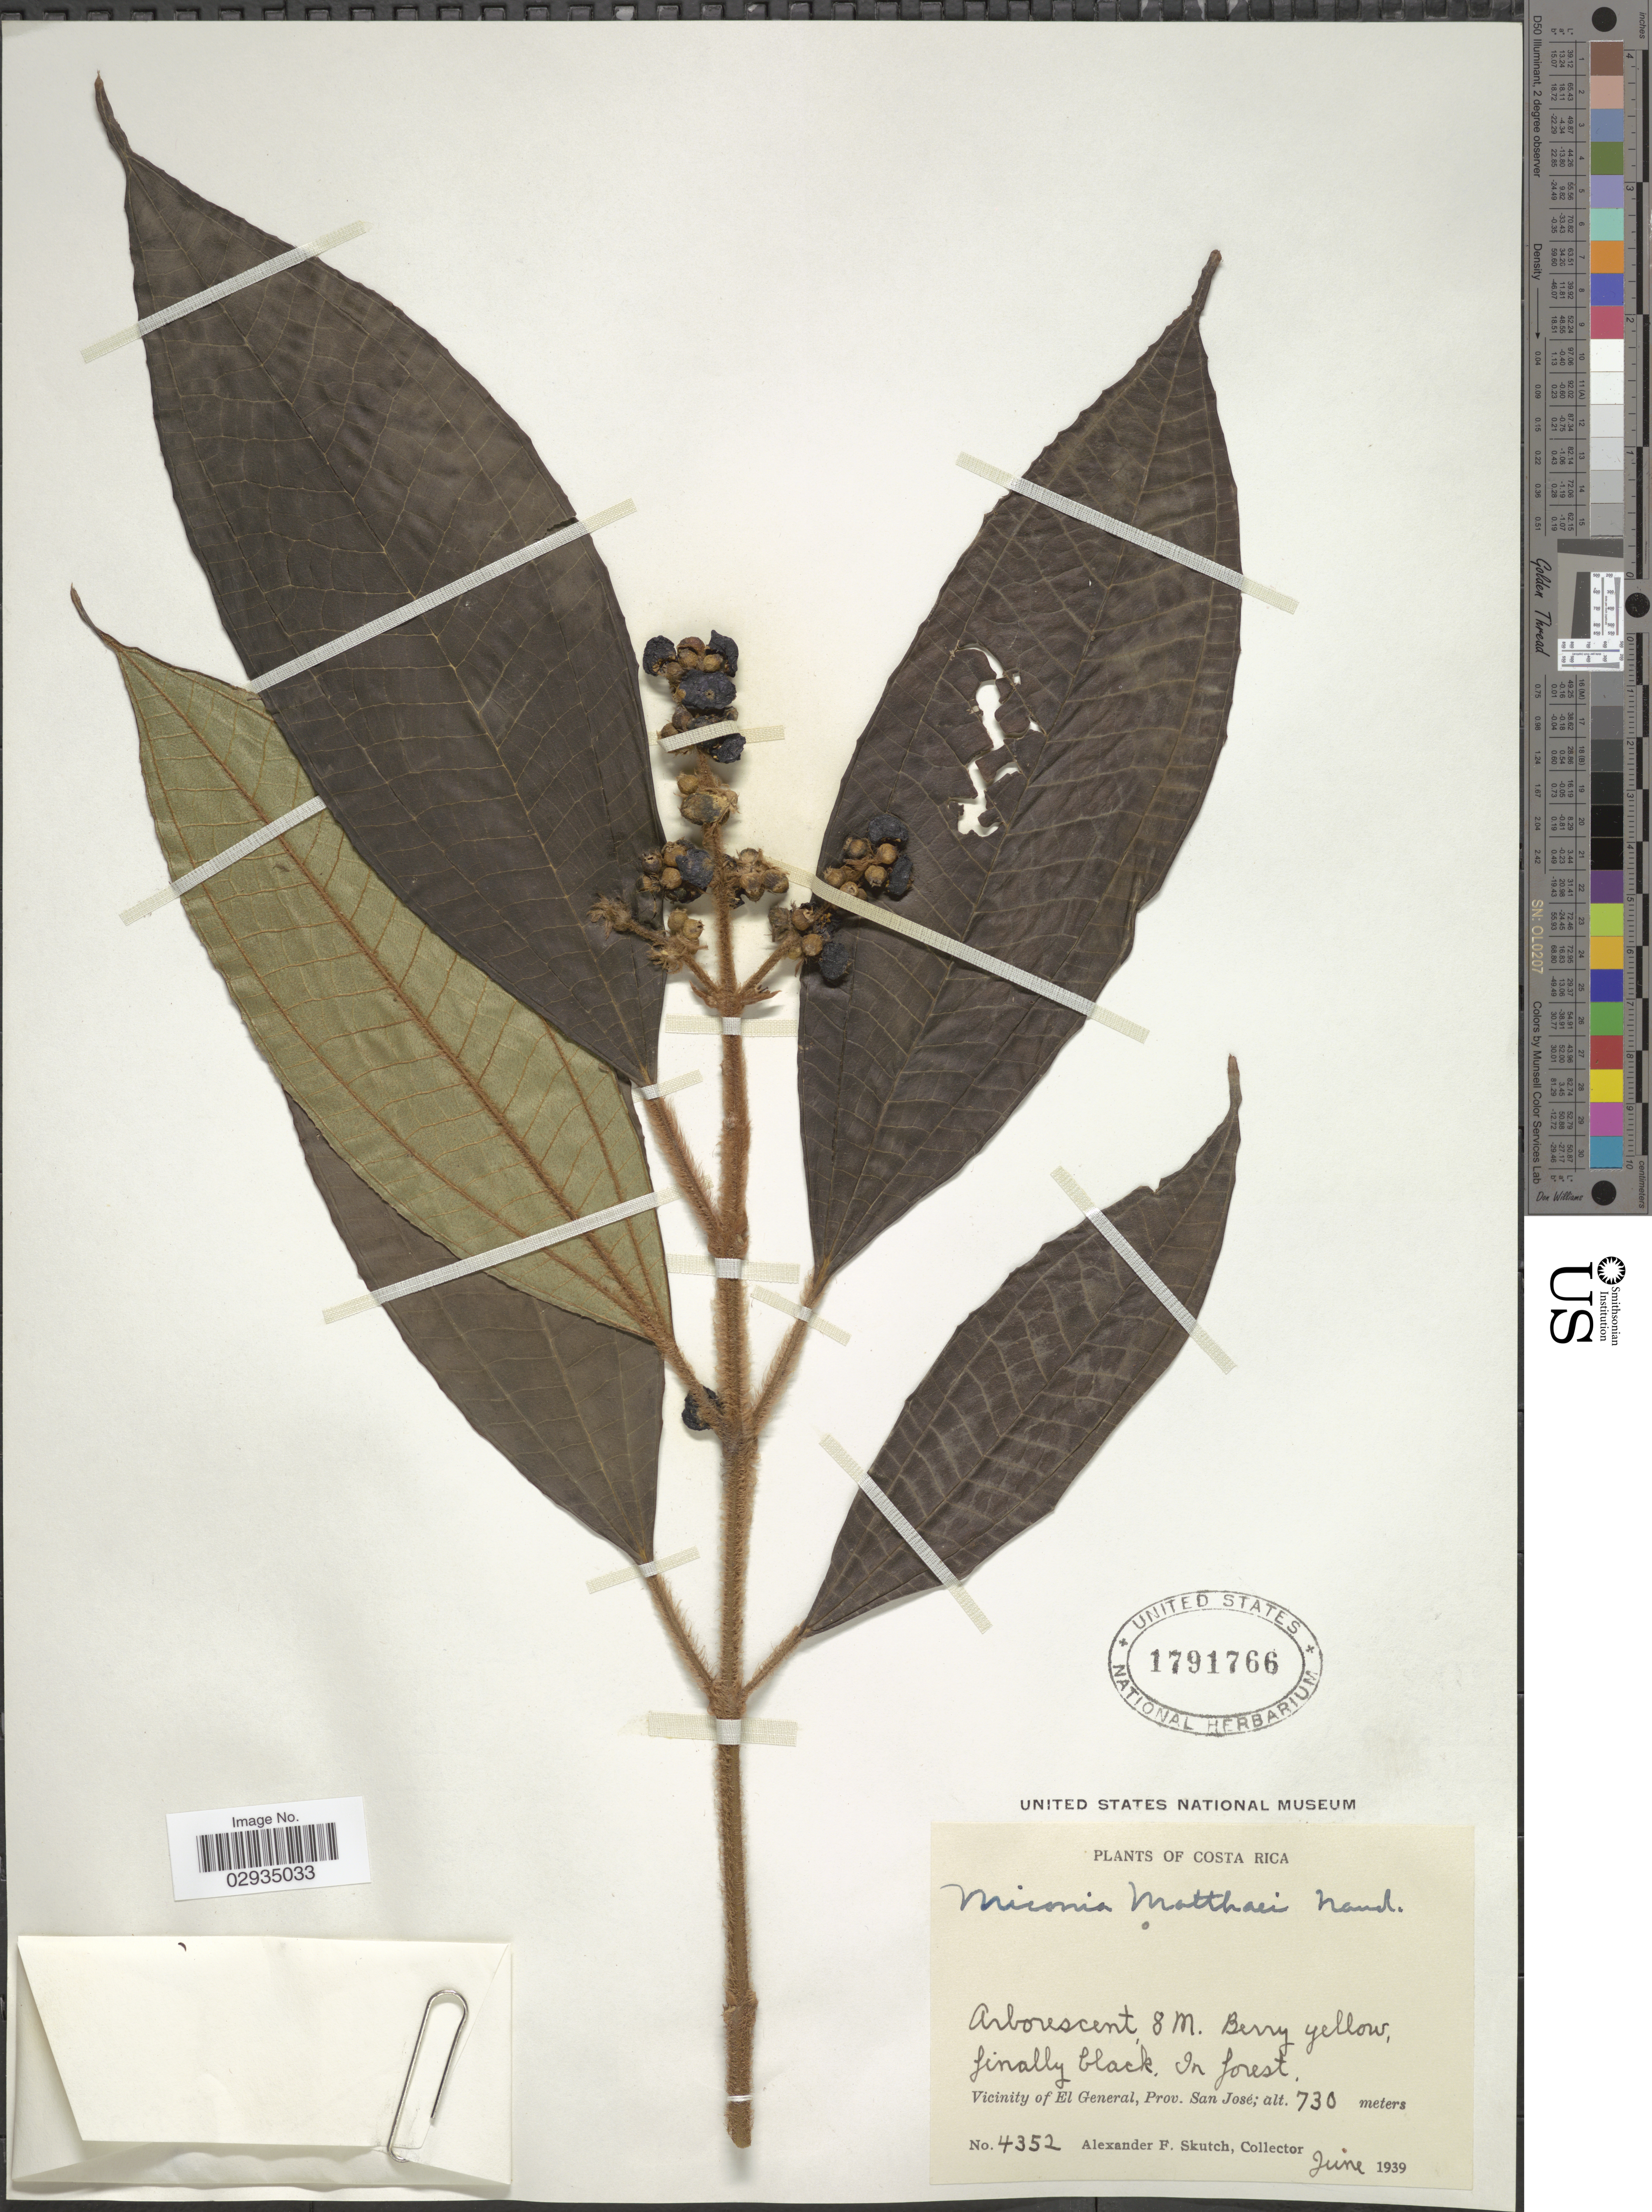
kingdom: Plantae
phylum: Tracheophyta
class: Magnoliopsida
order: Myrtales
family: Melastomataceae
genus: Miconia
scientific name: Miconia matthaei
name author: Naudin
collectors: A. F. Skutch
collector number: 4352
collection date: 1939-06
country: Costa Rica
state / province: San José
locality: Vicinity of El General.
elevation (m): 730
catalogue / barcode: US 1791766